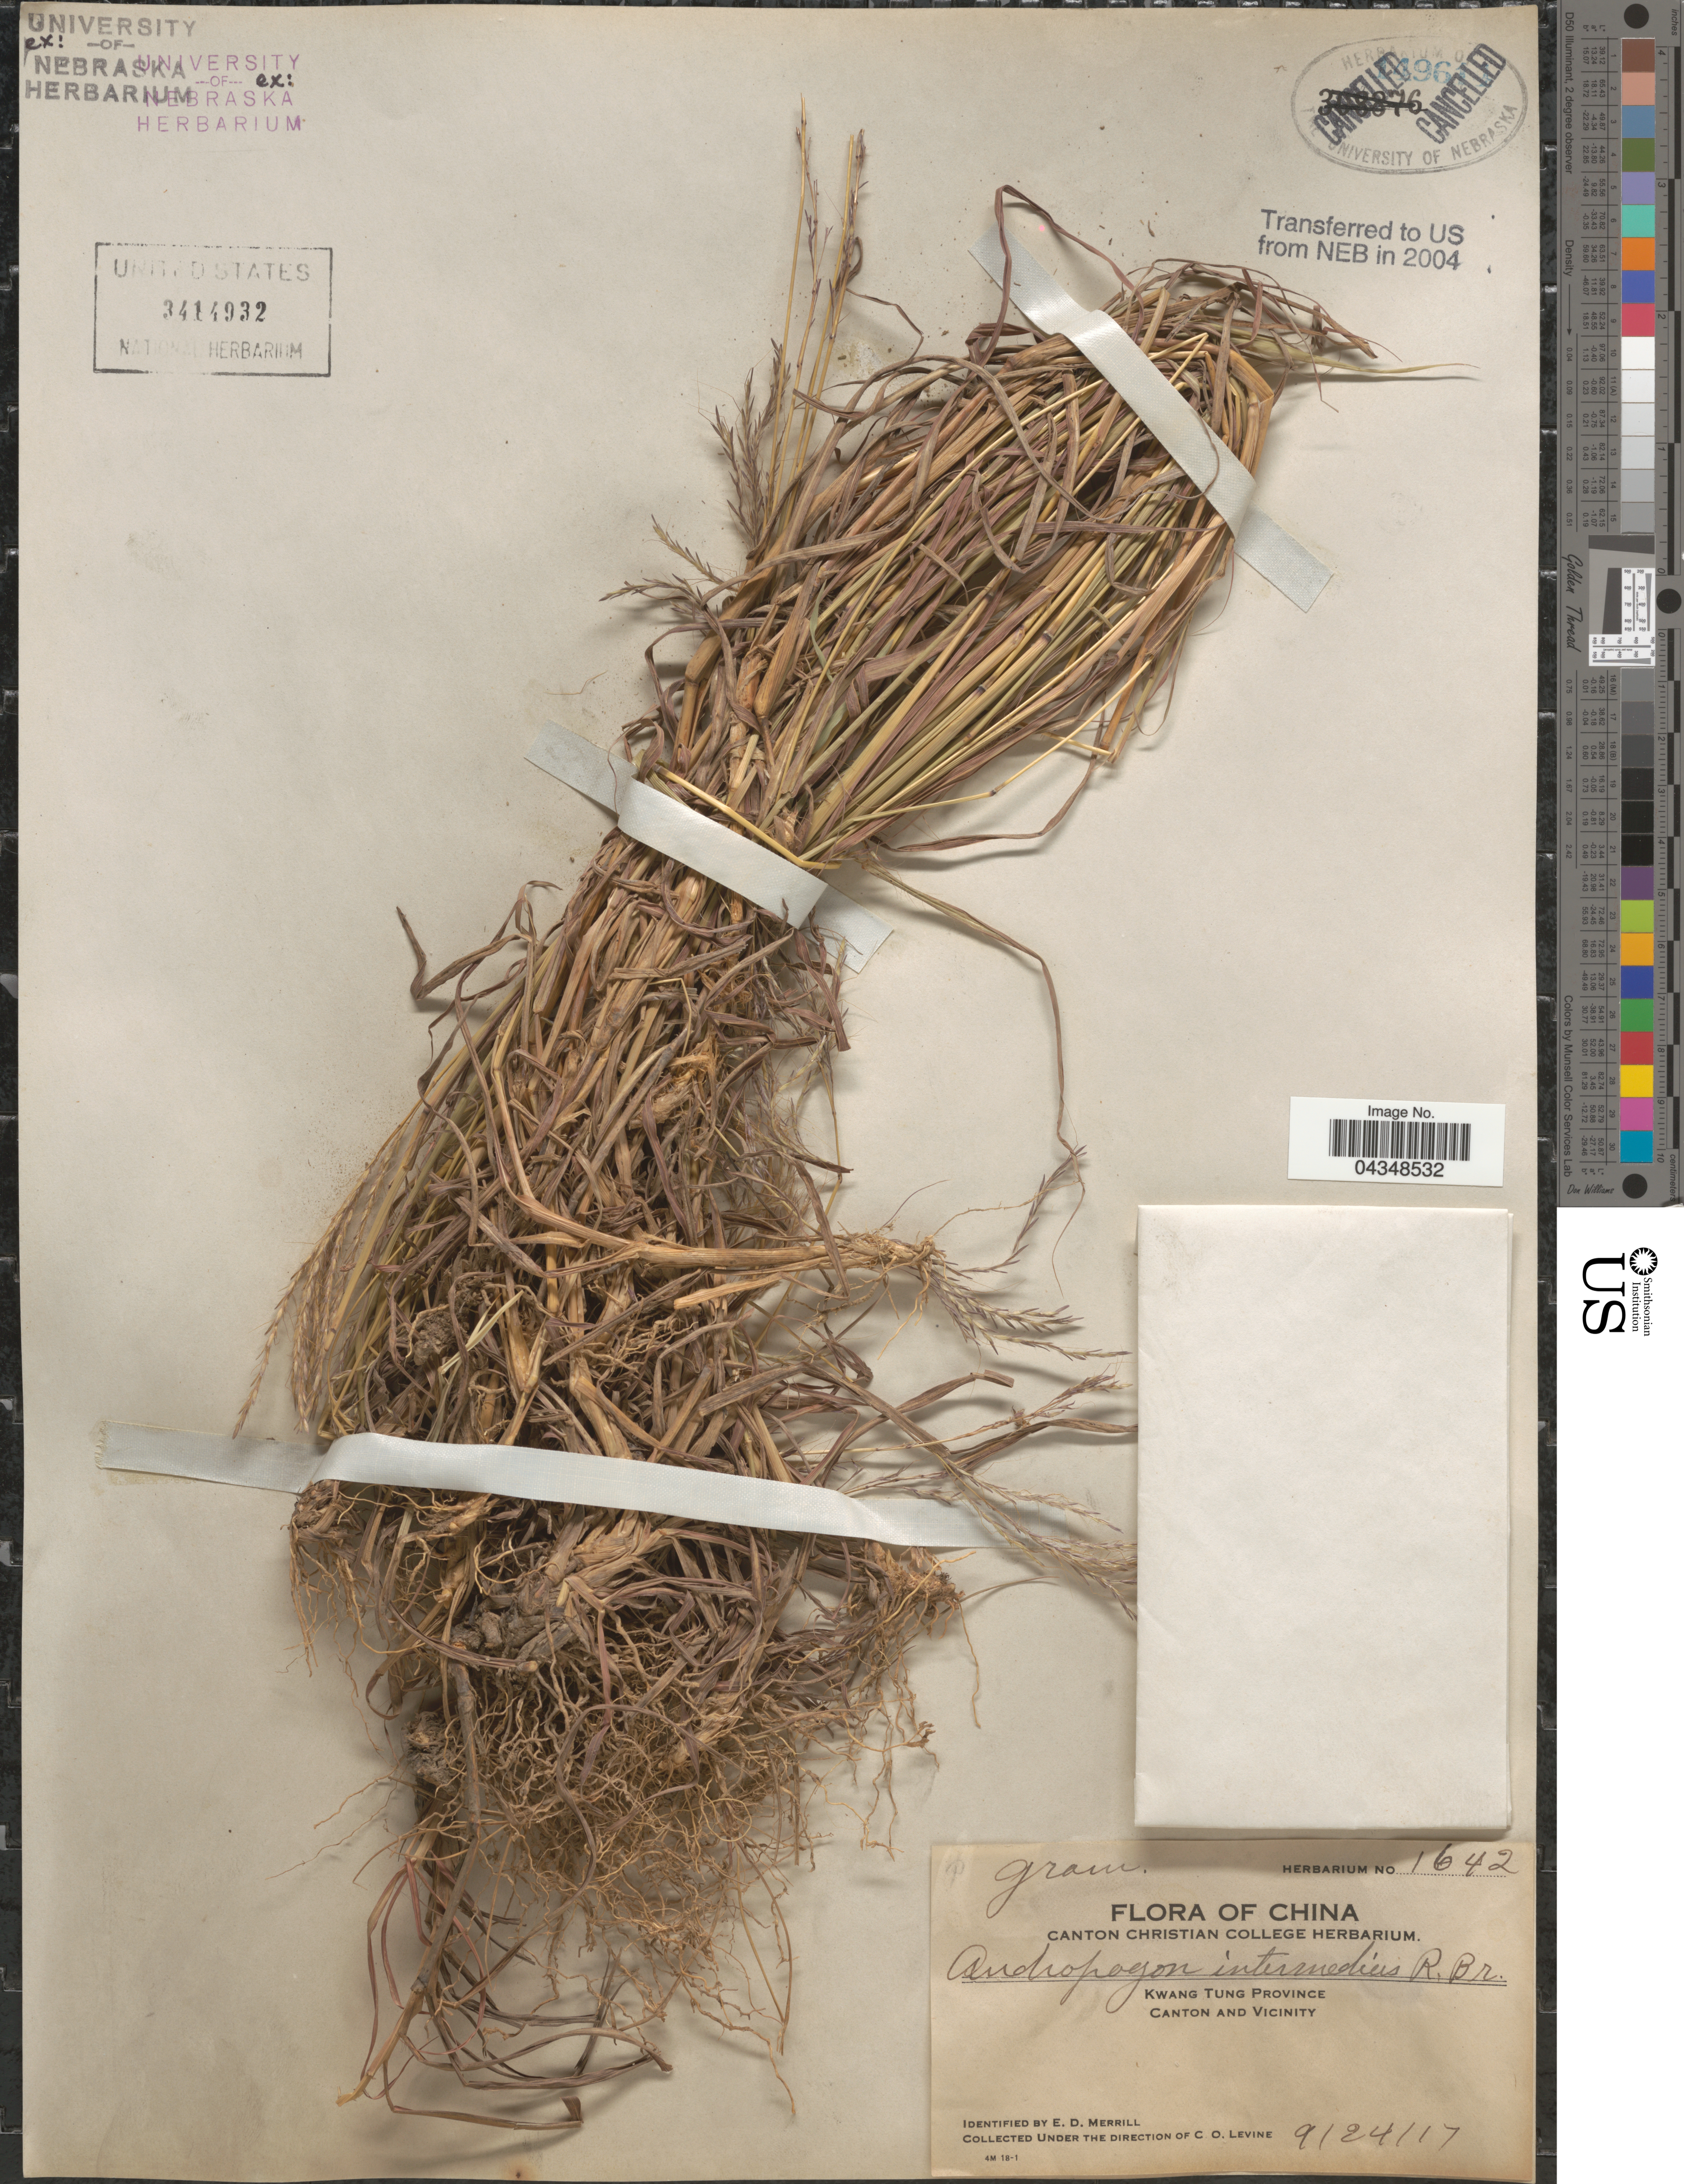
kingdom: Plantae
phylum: Tracheophyta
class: Liliopsida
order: Poales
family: Poaceae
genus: Bothriochloa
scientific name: Bothriochloa bladhii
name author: (Retz.) S.T. Blake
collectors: C. O. Levine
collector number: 1642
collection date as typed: Transcribed d/m/y: 24/9/17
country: China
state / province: Guangdong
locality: Kwang Tung Province. Canton and Vicinity.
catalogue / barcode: US 3414932